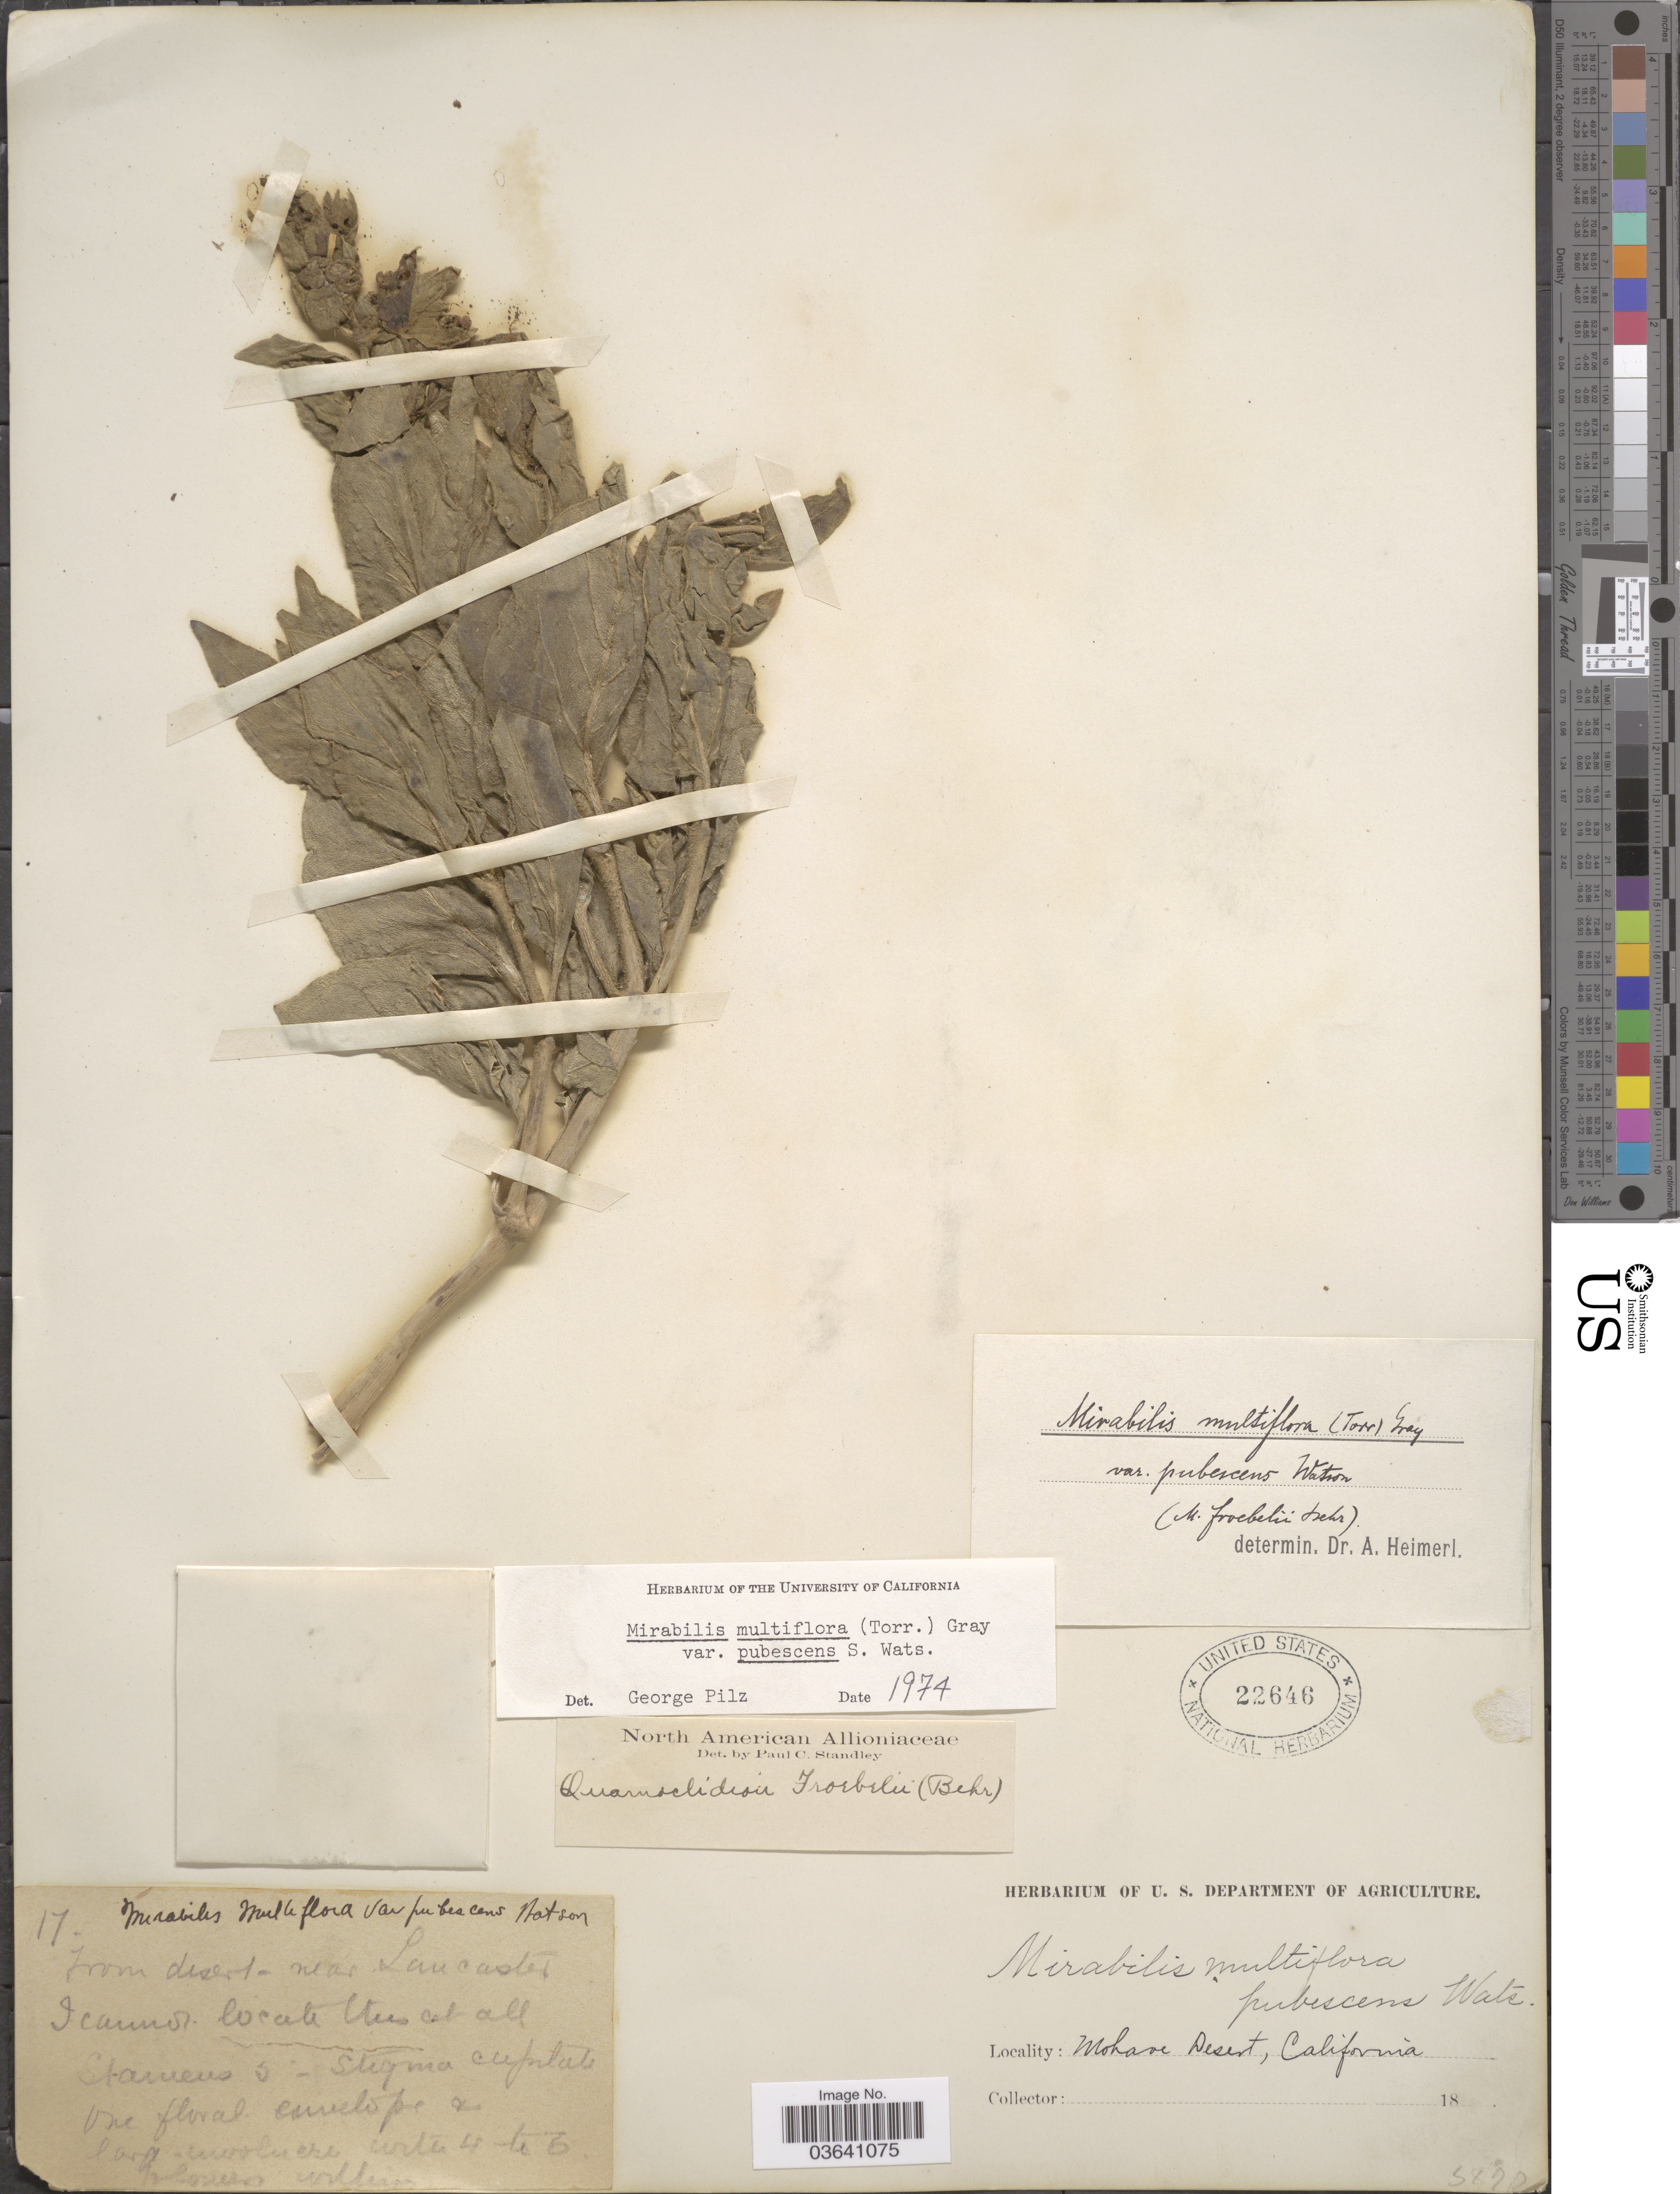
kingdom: Plantae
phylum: Tracheophyta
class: Magnoliopsida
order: Caryophyllales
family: Nyctaginaceae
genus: Mirabilis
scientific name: Mirabilis multiflora var. pubescens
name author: (Torr.) A. Gray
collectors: Facchini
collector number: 17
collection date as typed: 18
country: United States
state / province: California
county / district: Kern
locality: Mohave Desert - near Lancaster.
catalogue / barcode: US 22646